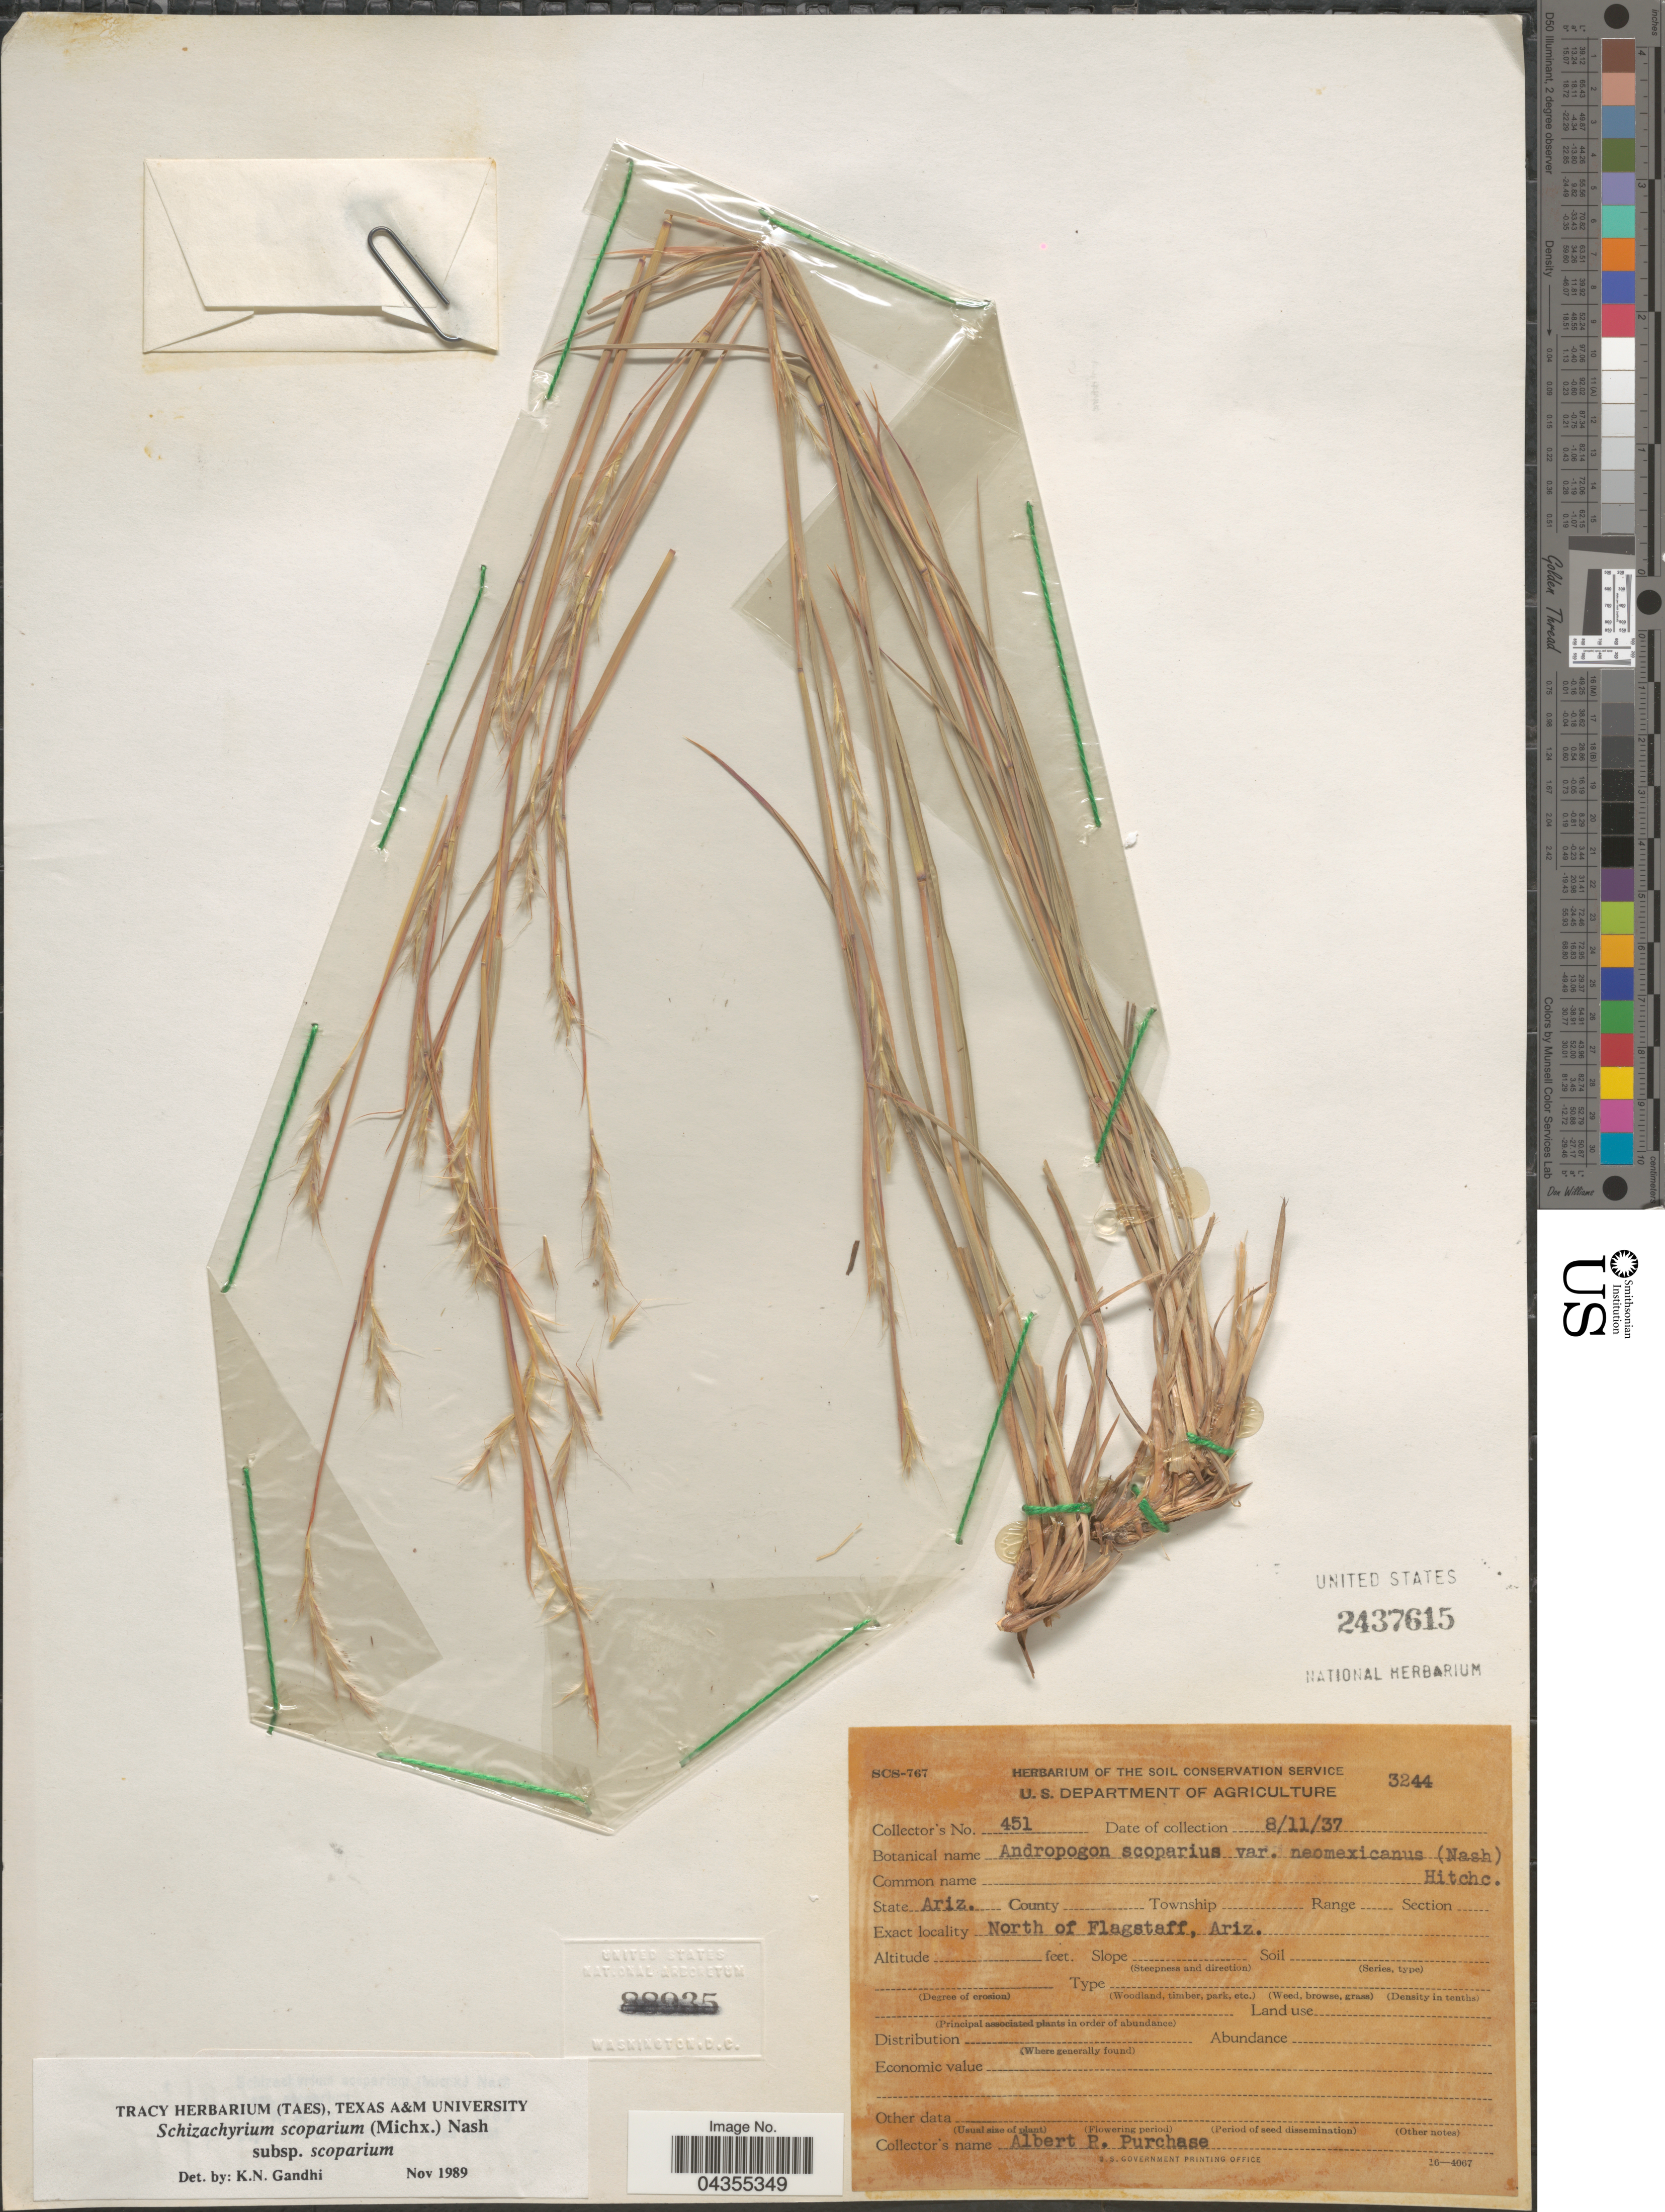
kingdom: Plantae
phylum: Tracheophyta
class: Liliopsida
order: Poales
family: Poaceae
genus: Schizachyrium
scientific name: Schizachyrium scoparium var. scoparium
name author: (Michx.) Nash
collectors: A. Purchase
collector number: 451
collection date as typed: Transcribed d/m/y: 11/8/37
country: United States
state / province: Arizona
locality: North of Flagstaff.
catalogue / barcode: US 2437615